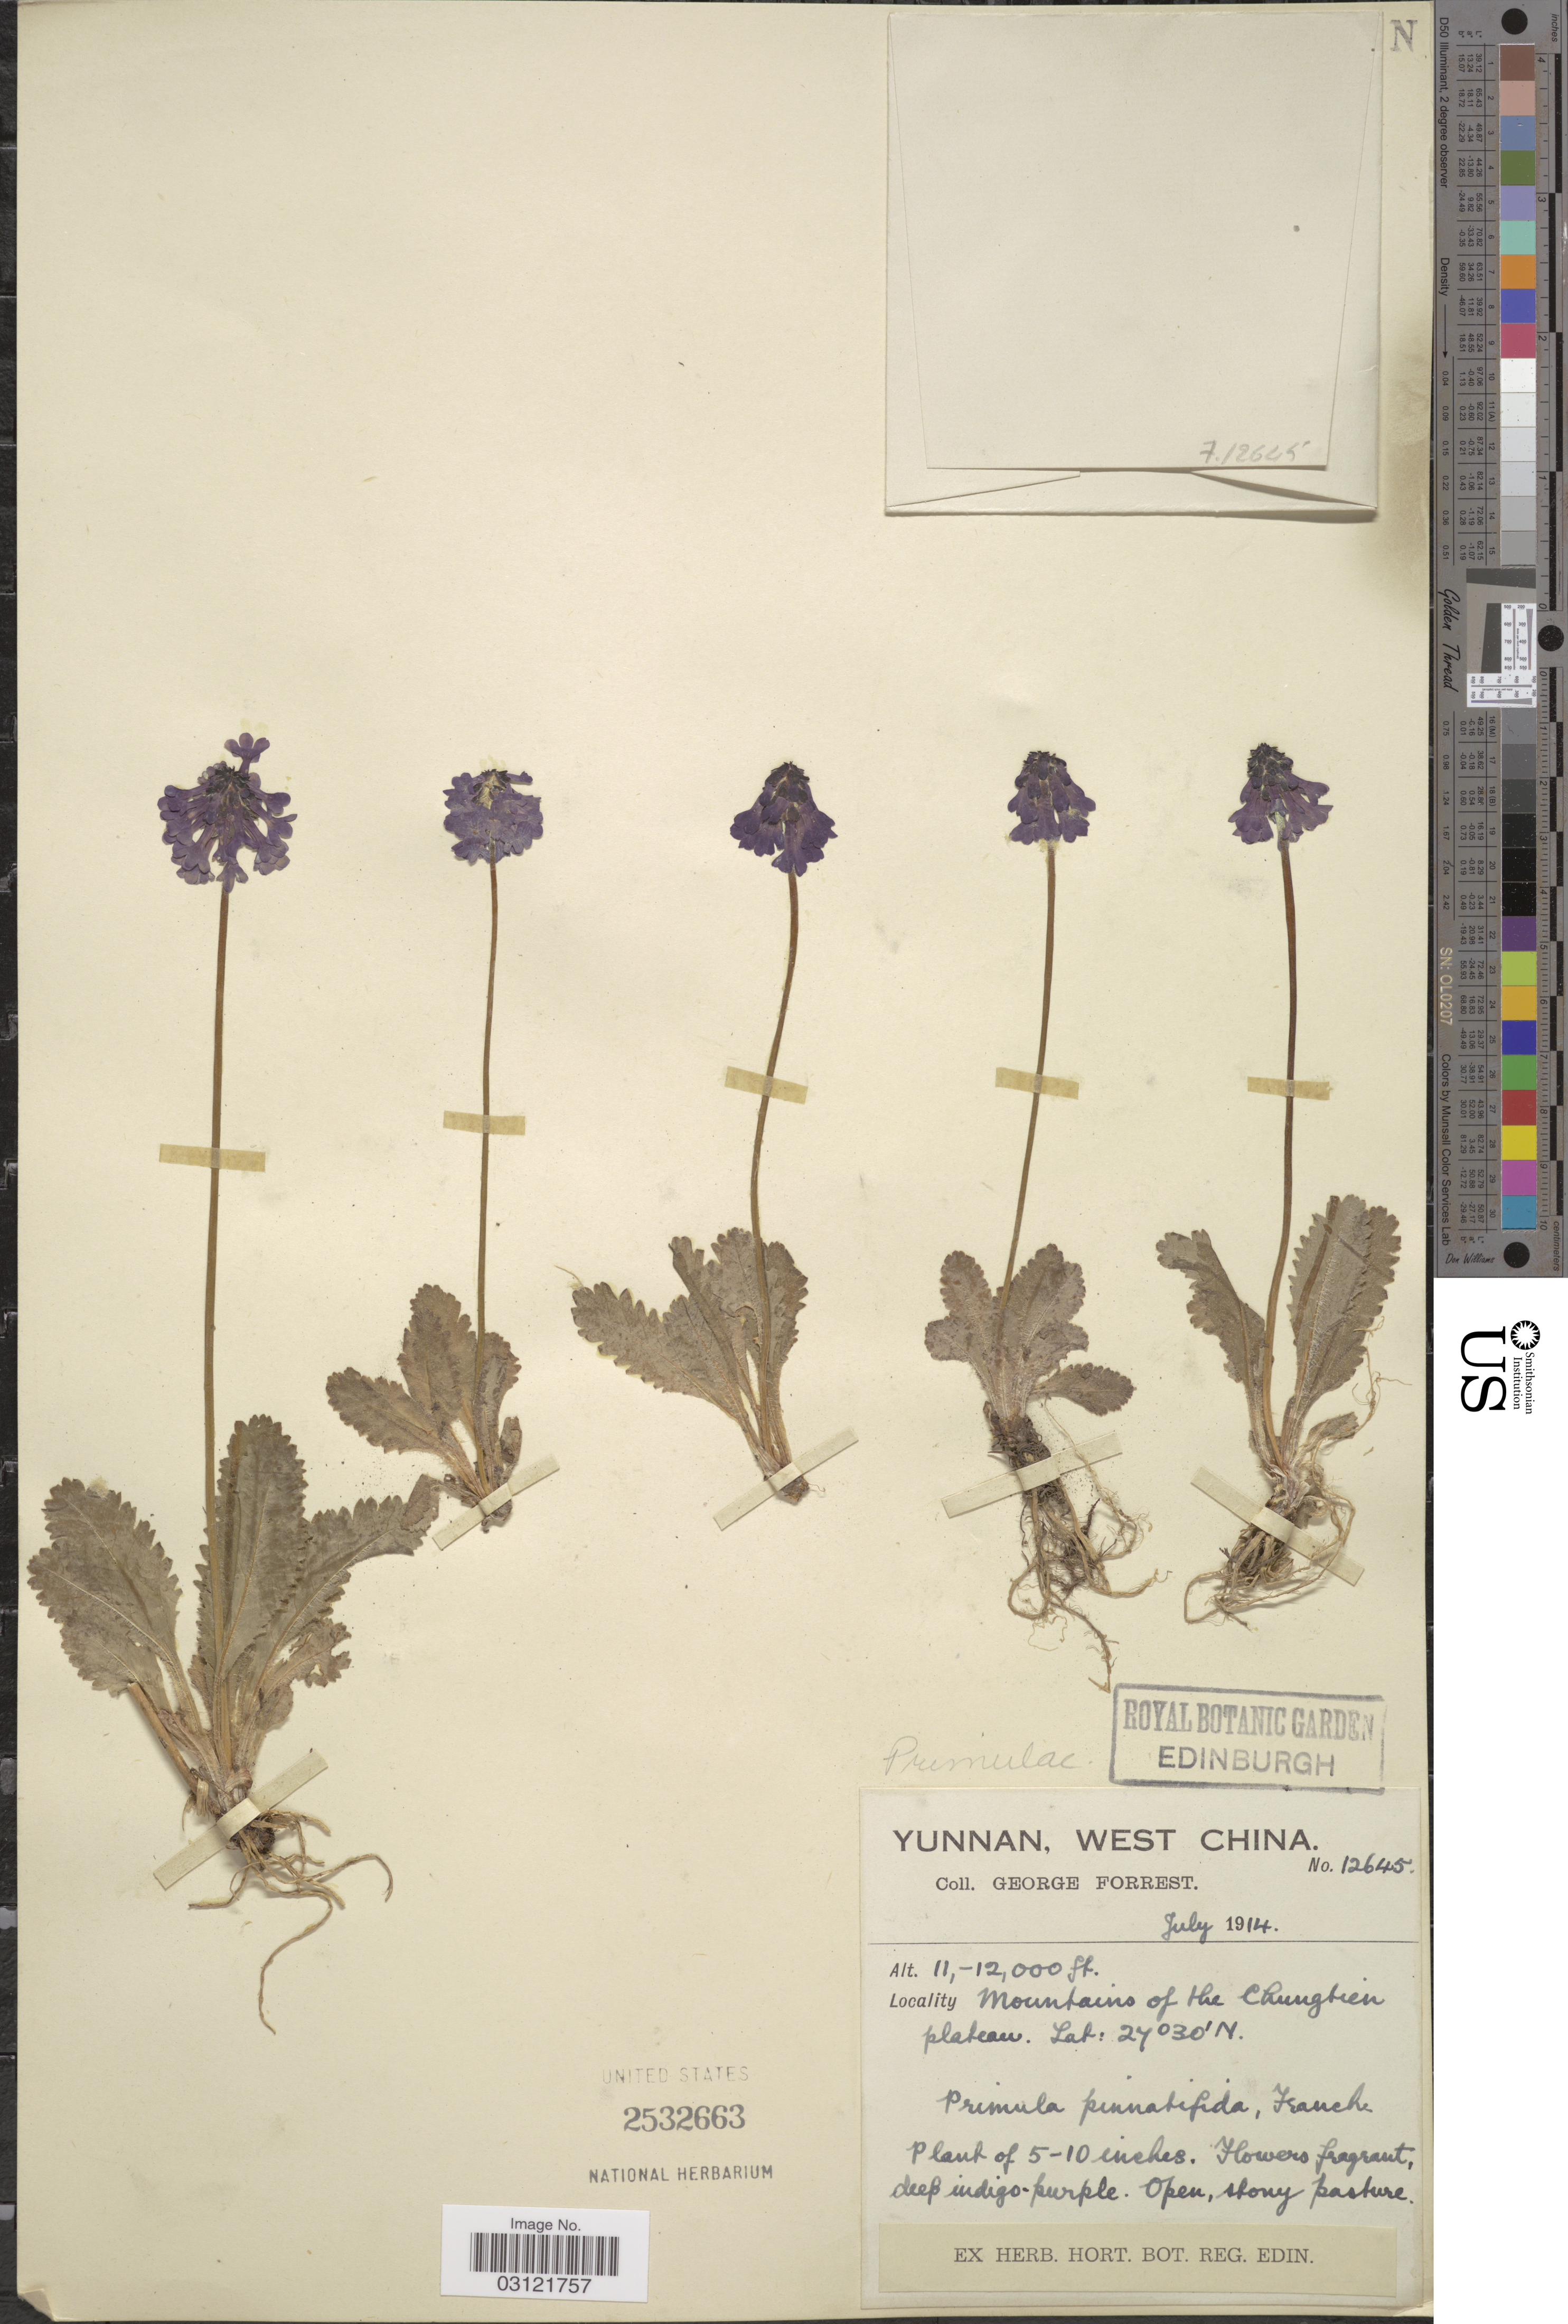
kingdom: Plantae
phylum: Tracheophyta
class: Magnoliopsida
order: Ericales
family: Primulaceae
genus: Primula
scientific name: Primula pinnatifida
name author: Franch.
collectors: G. Forrest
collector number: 12645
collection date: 1914-07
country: China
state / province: Yunnan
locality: West China, Mountains of the Chungtien plateau.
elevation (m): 3353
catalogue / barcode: US 2532663